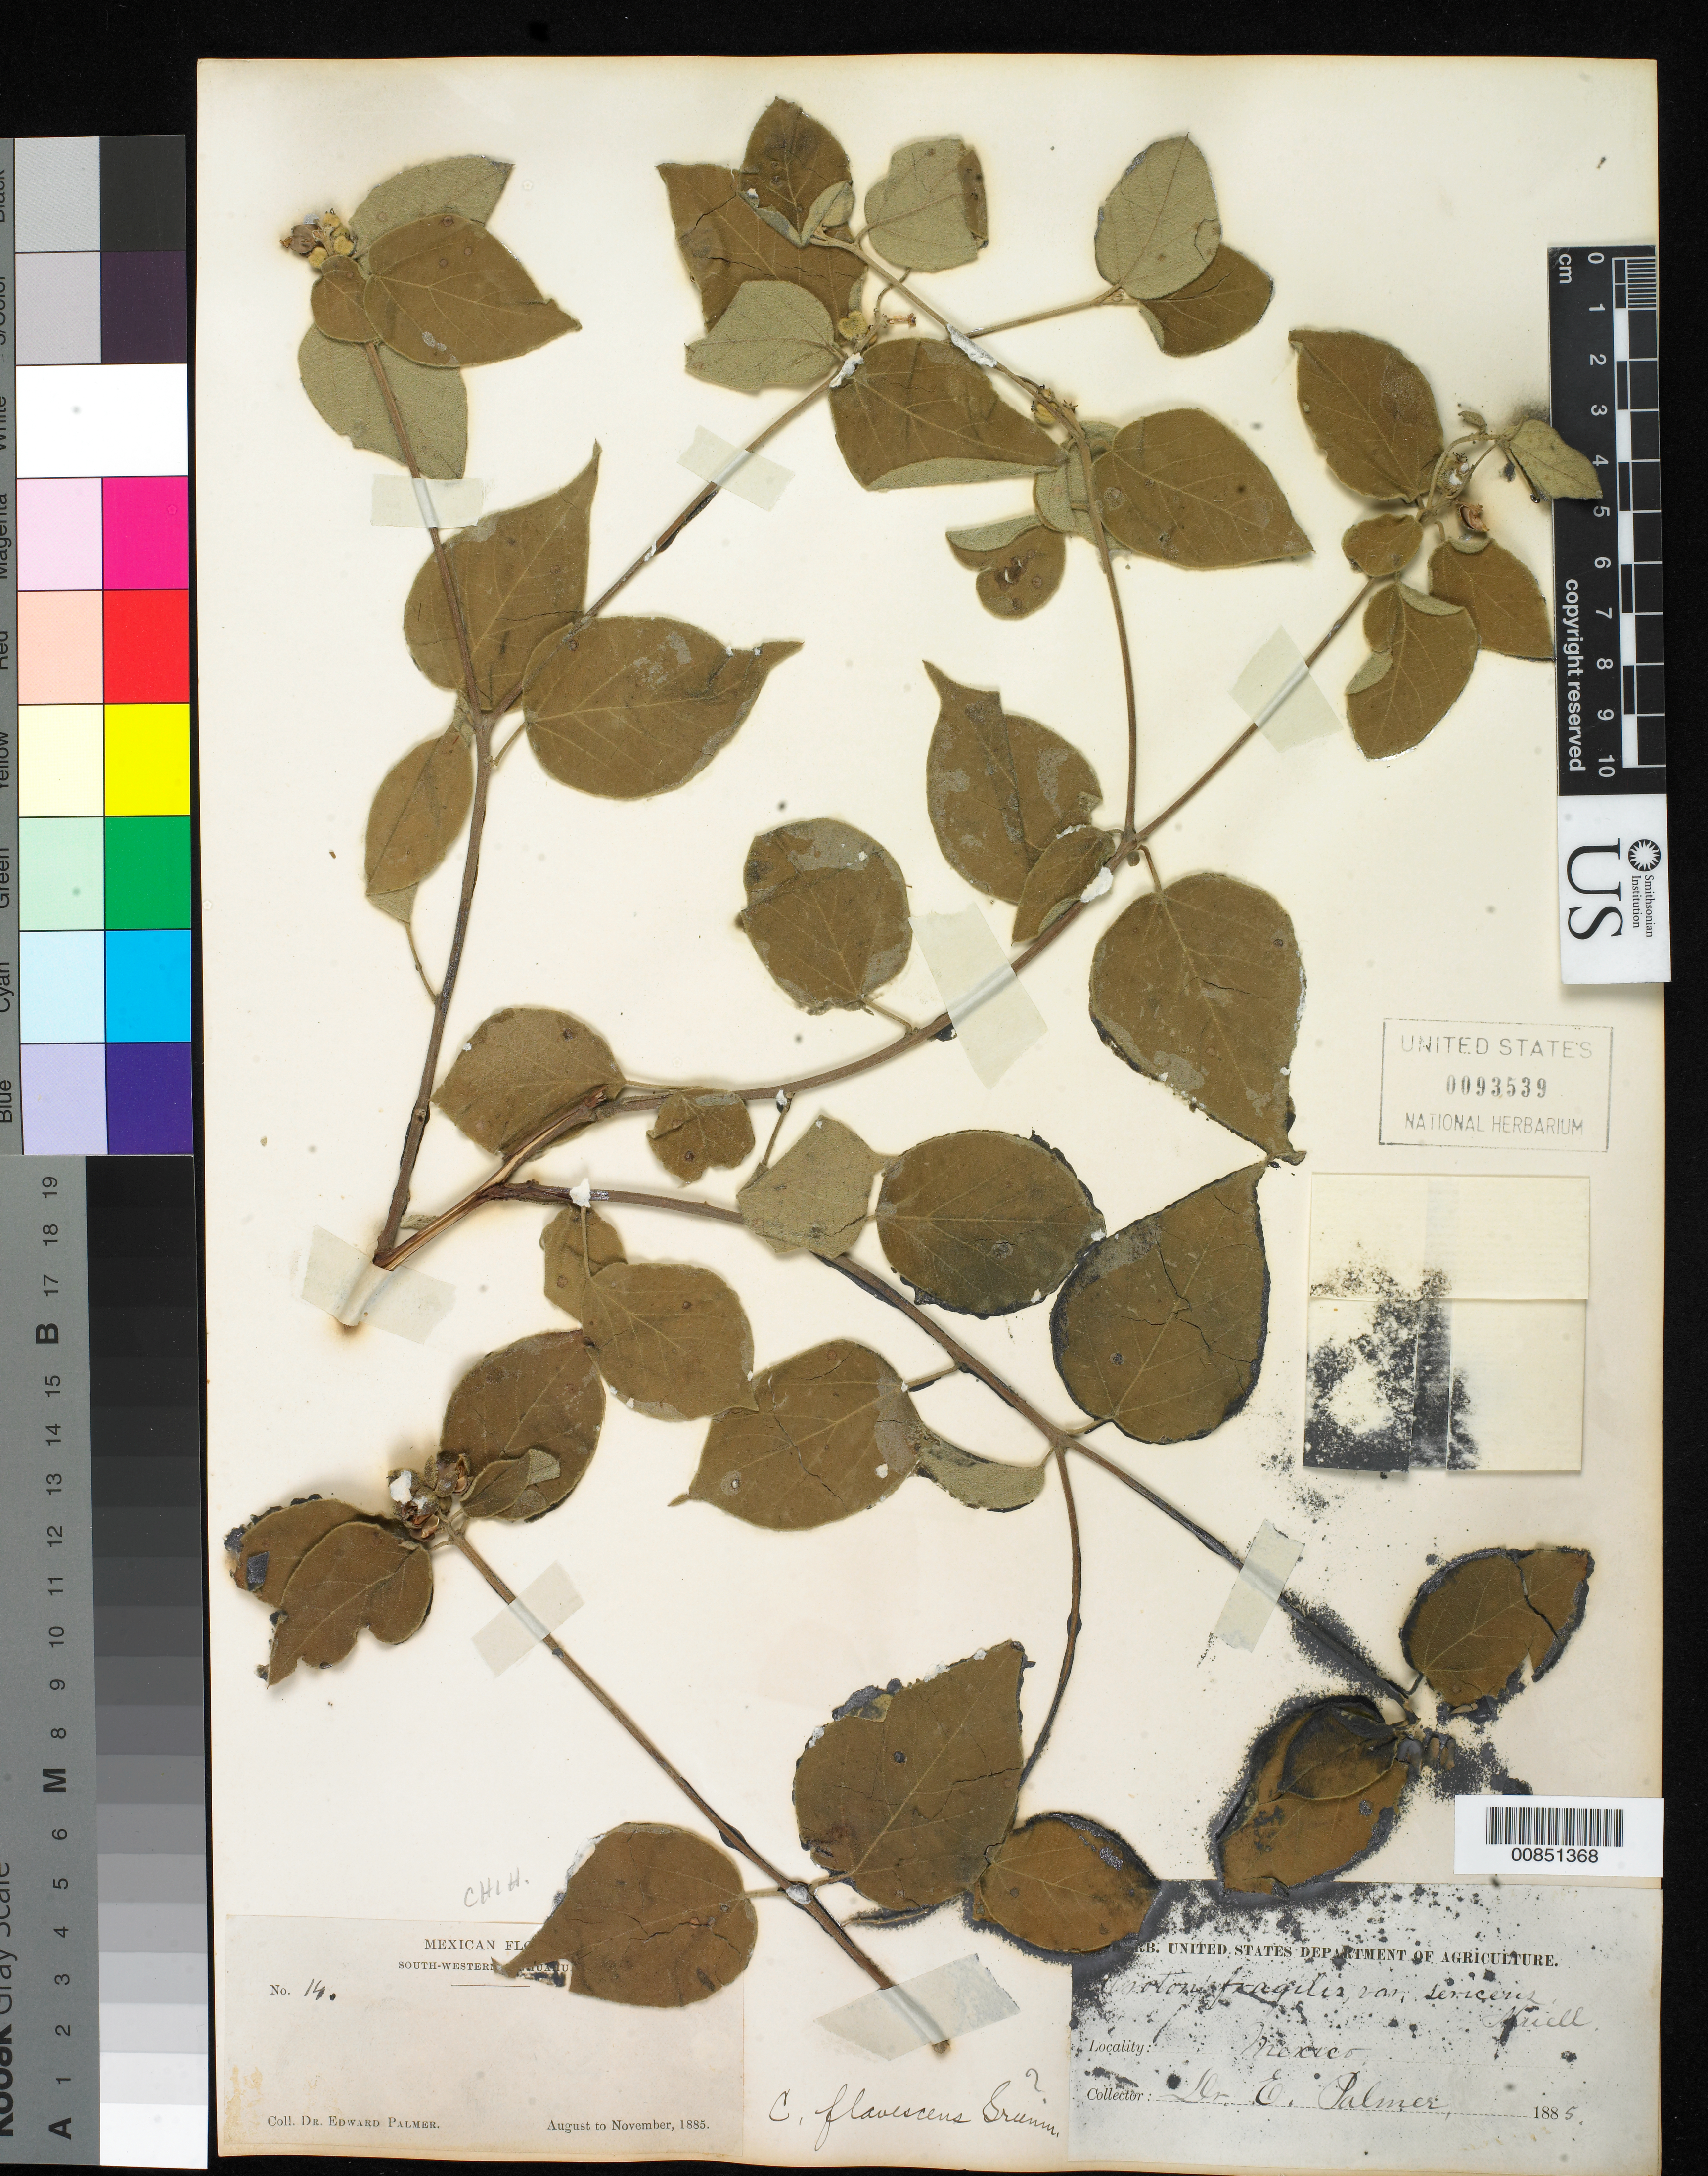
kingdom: Plantae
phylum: Tracheophyta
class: Magnoliopsida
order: Malpighiales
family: Euphorbiaceae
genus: Croton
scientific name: Croton flavescens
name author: Greenm.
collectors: E. Palmer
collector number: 14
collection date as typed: Aug 1885 to -- Nov 1885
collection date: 1885-08/1885-11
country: Mexico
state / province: Chihuahua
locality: South-Western Chihuahua.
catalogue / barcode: US 93539